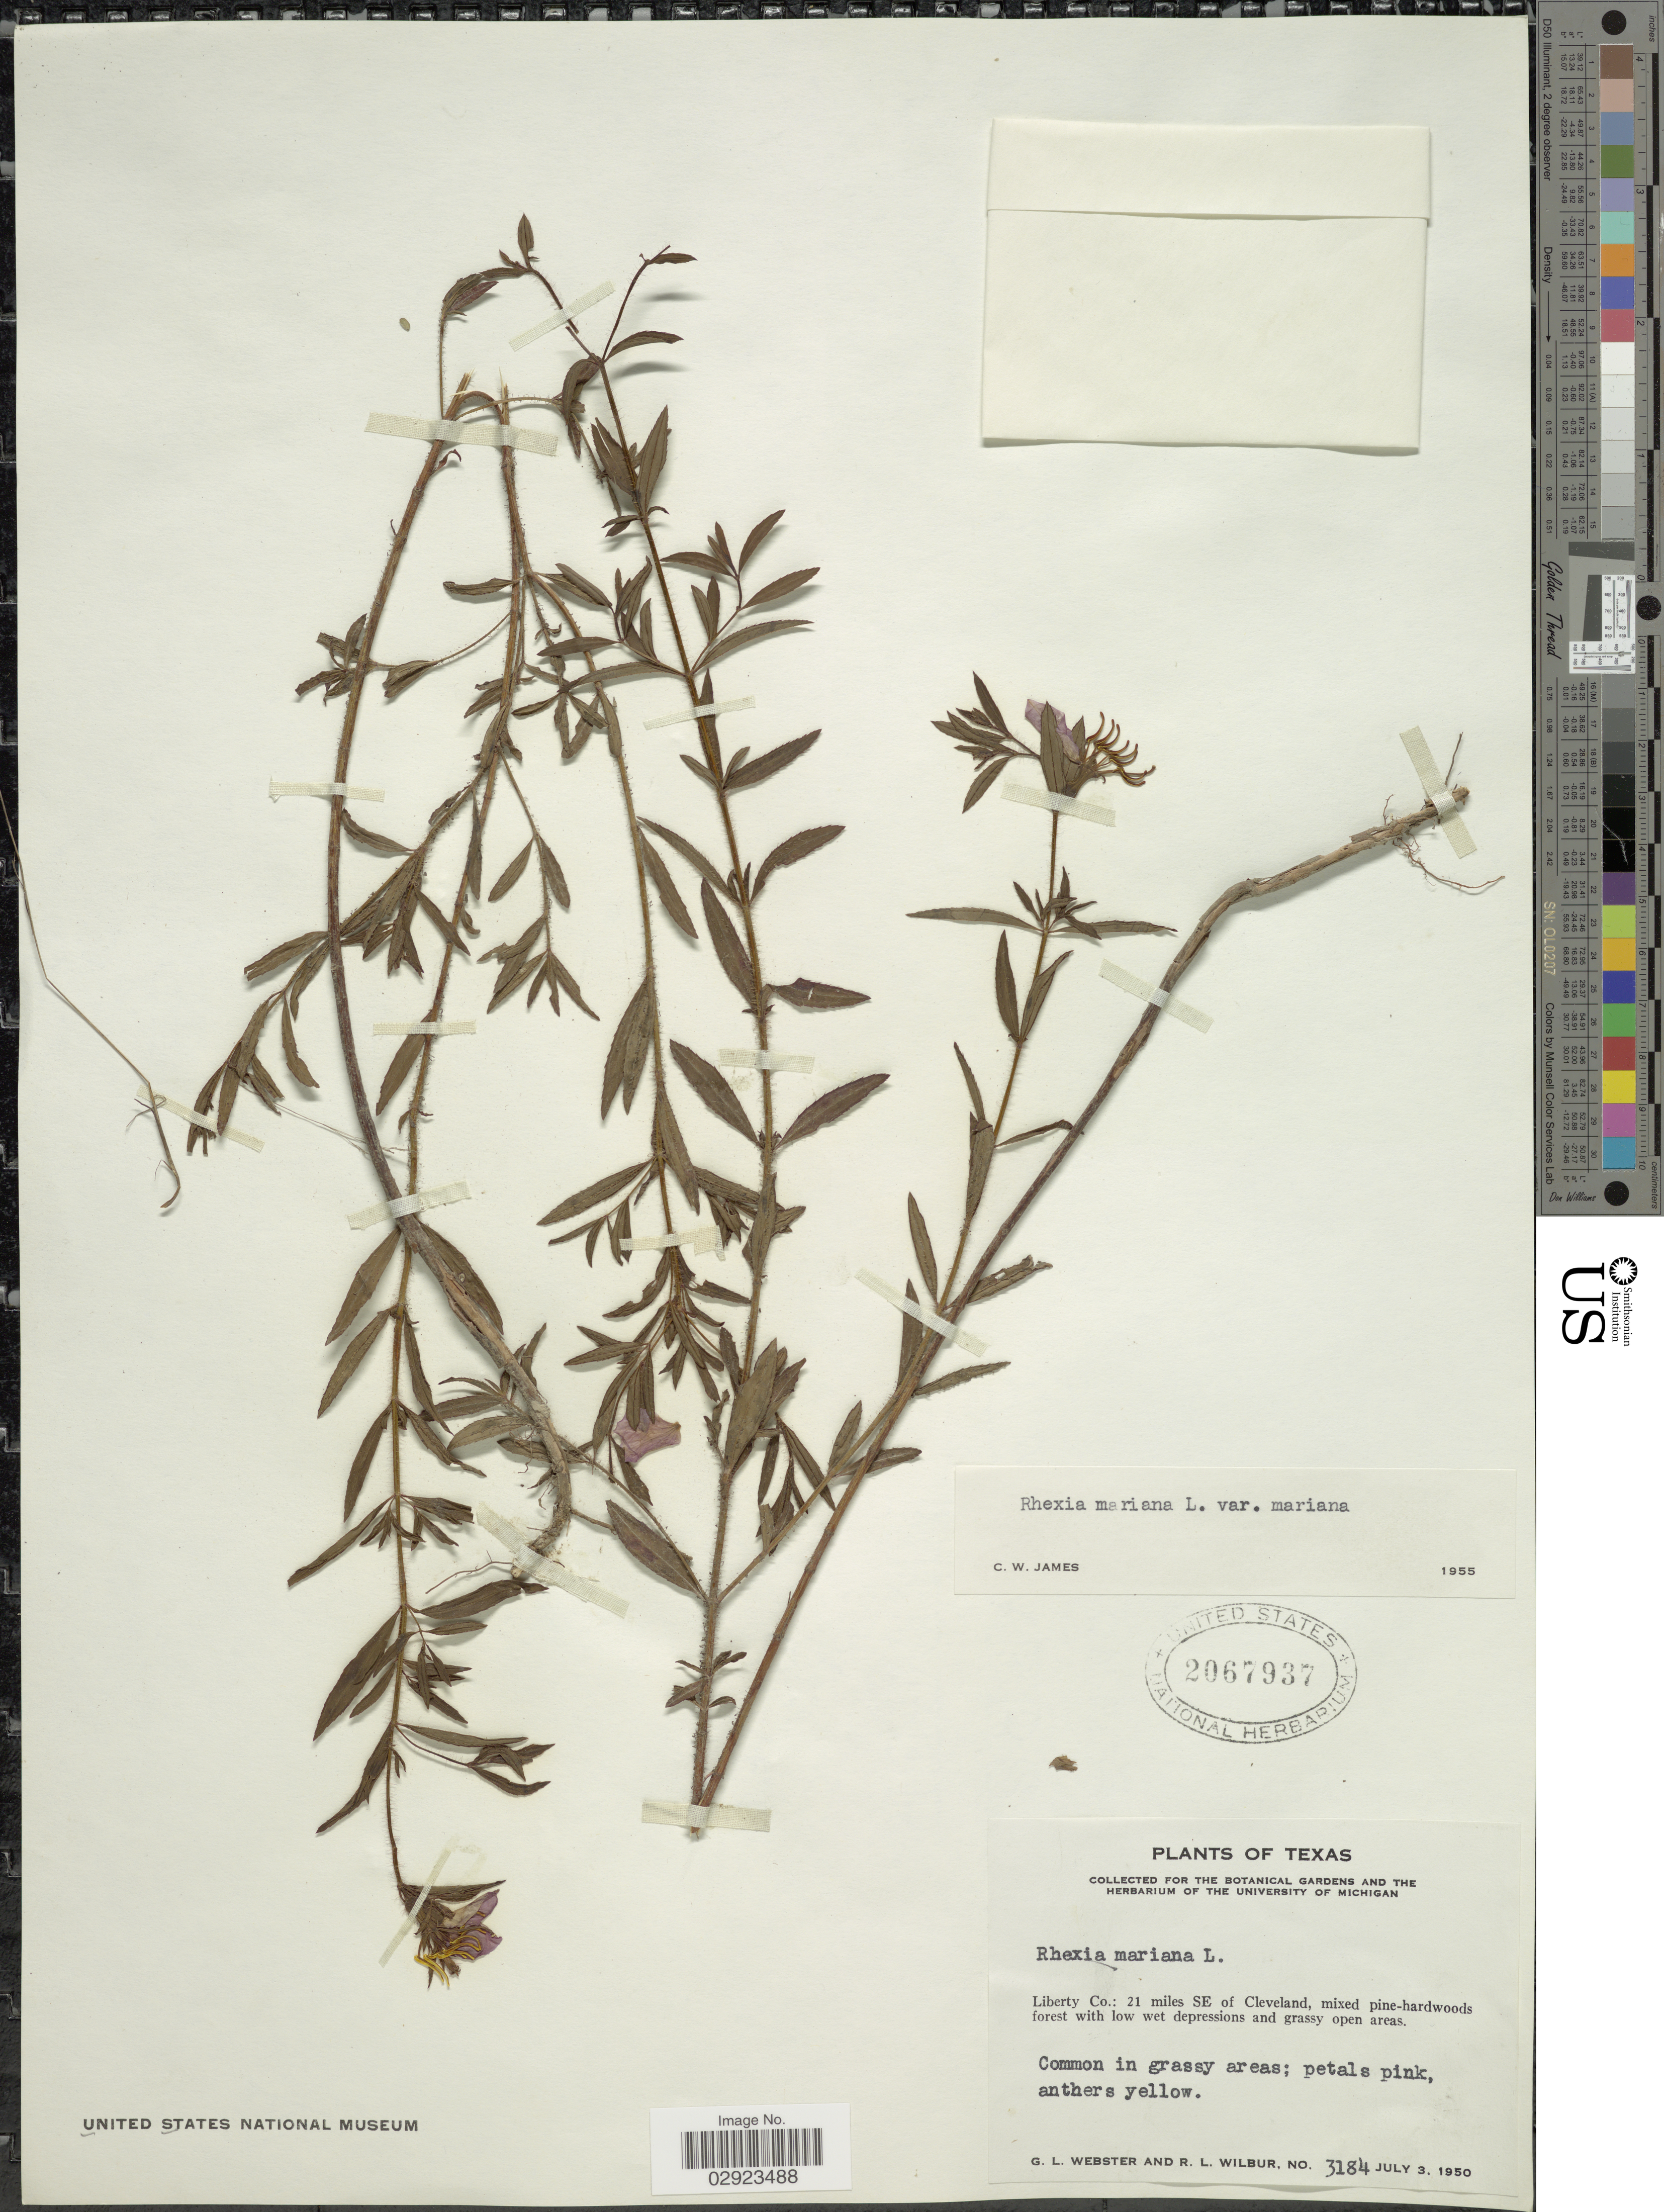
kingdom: Plantae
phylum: Tracheophyta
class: Magnoliopsida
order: Myrtales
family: Melastomataceae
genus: Rhexia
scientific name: Rhexia mariana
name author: L.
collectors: G. L. Webster & R. L. Wilbur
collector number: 3184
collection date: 1950-07-03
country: United States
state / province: Texas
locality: Liberty Co.: 21 miles SE of Cleveland.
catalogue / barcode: US 2067937